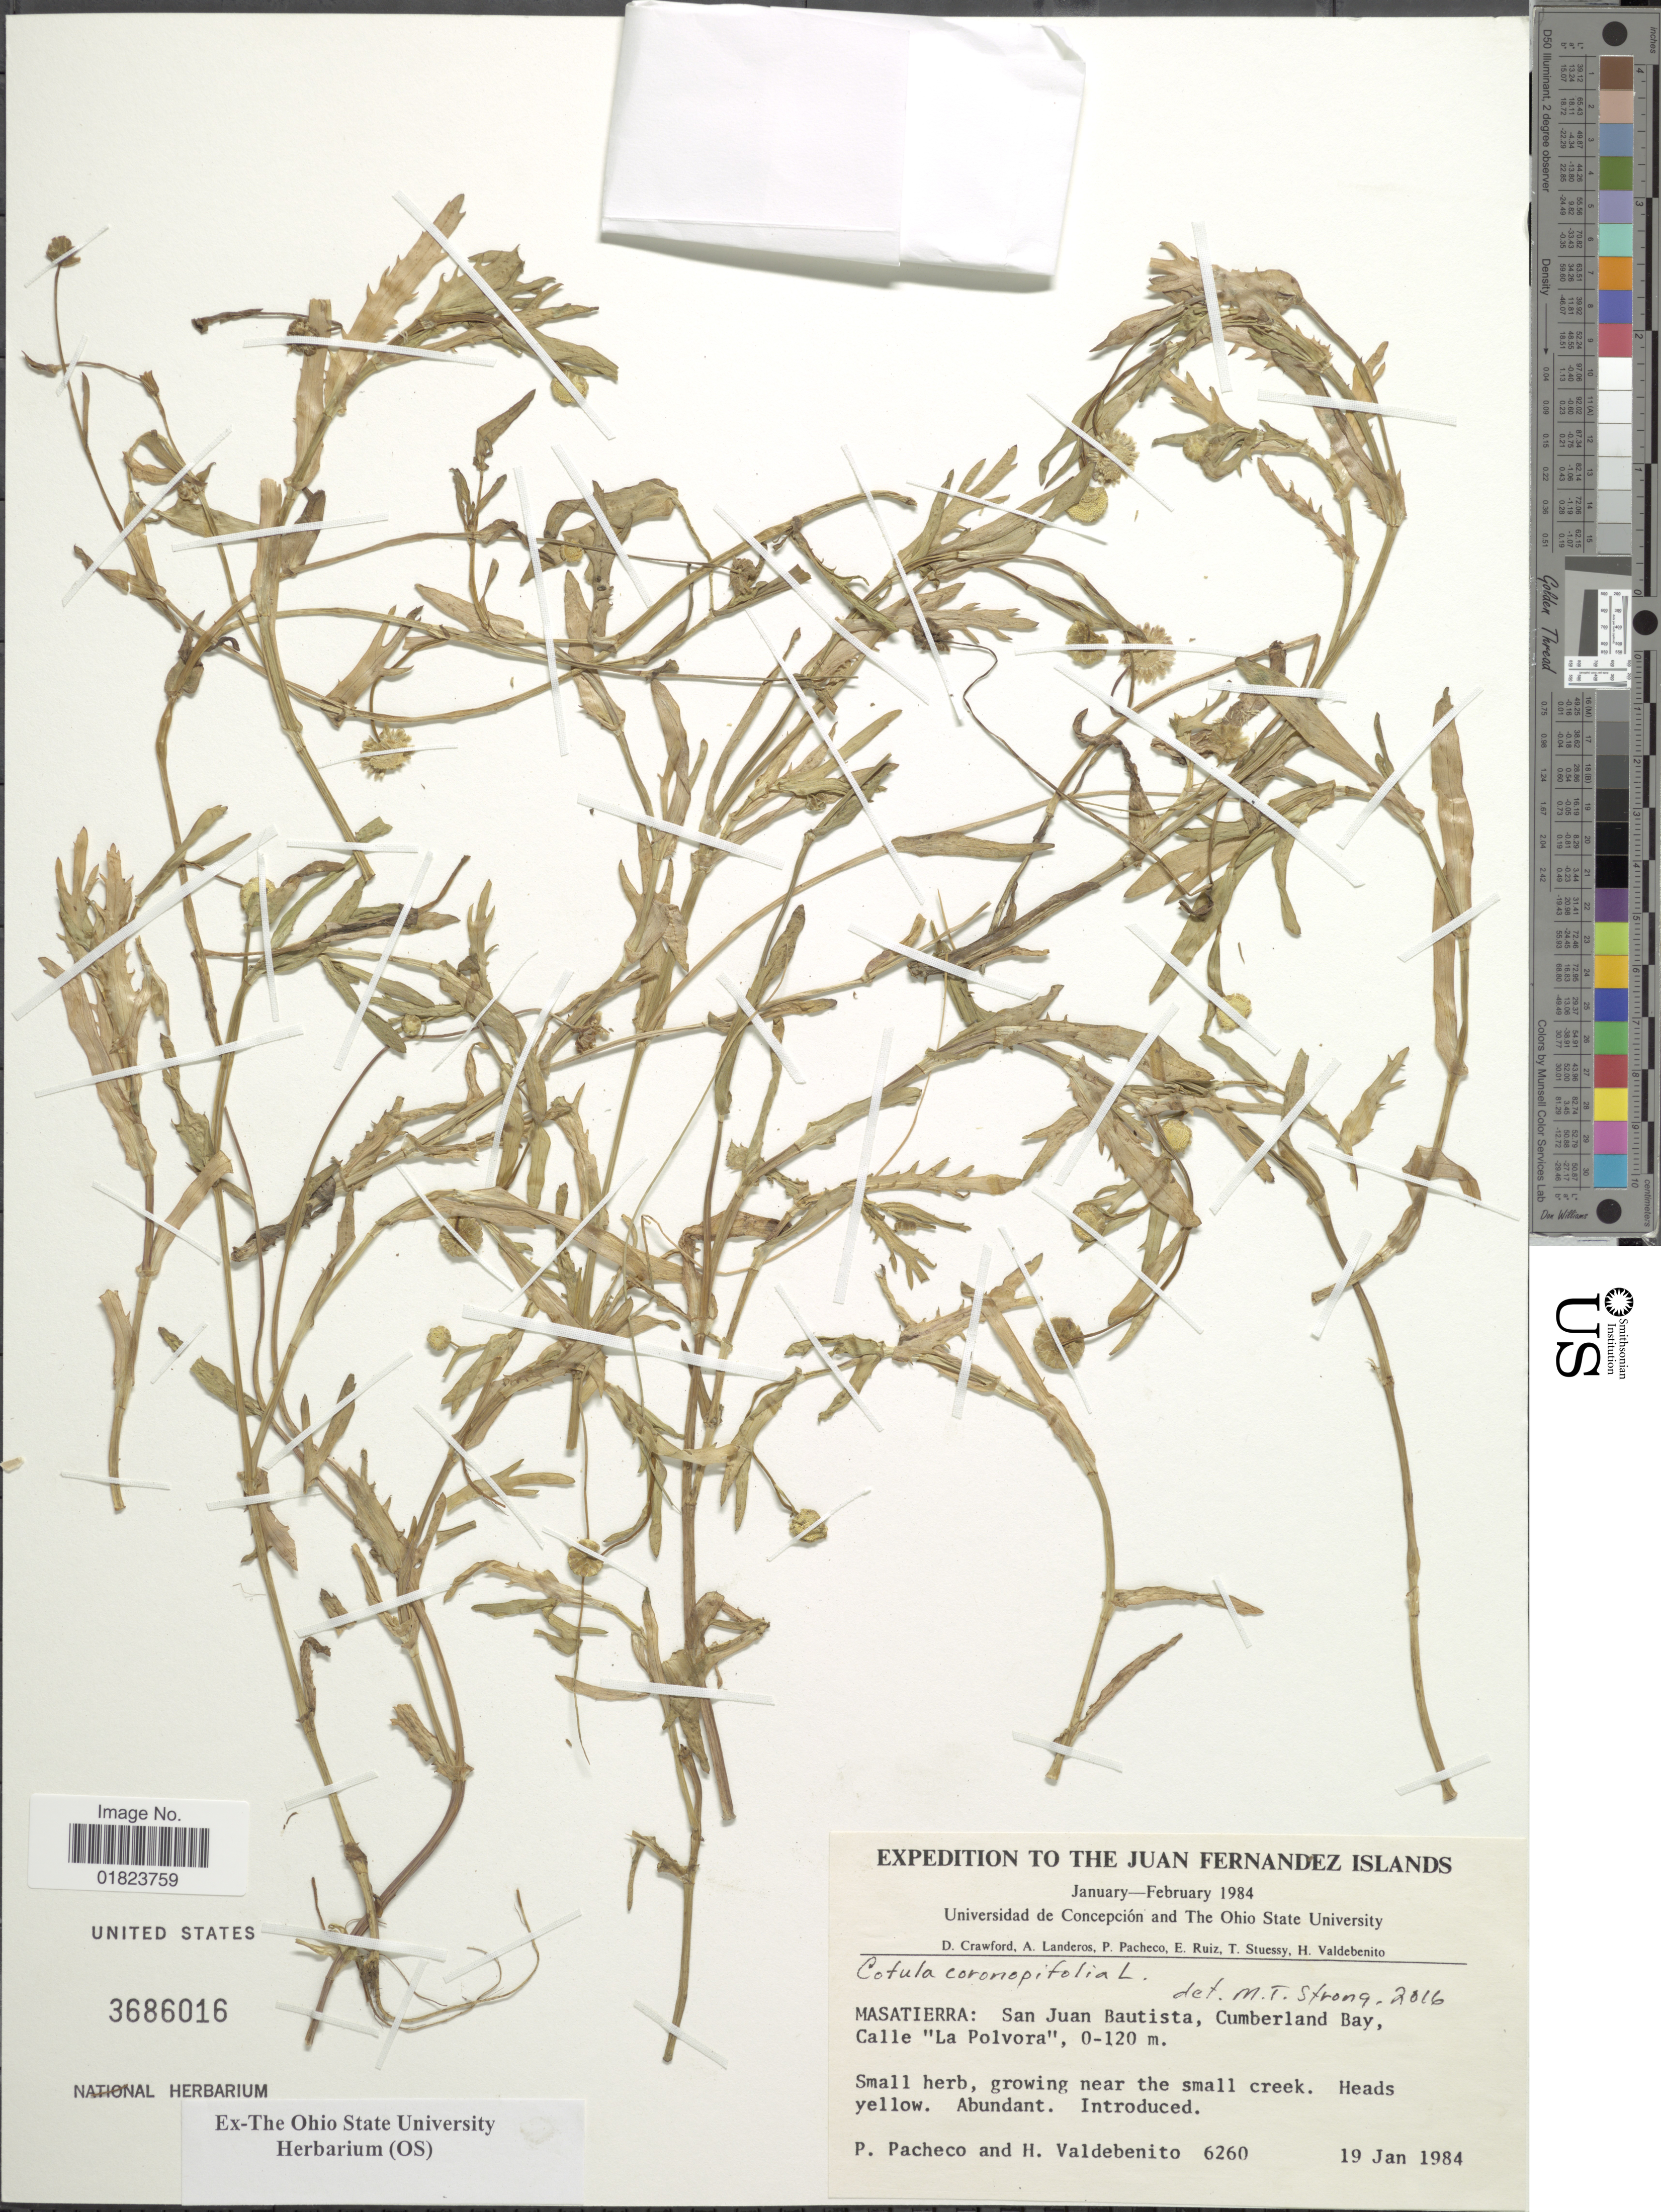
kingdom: Plantae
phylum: Tracheophyta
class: Magnoliopsida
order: Asterales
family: Asteraceae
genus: Cotula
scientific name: Cotula coronopifolia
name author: L.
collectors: P. Pacheco, H. Valdebenito, D. Crawford, A. Landeros & et al.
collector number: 6260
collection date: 1984-01-19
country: Chile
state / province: Valparaíso (V)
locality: Juan Fernandez Islands. Masatierra: San Juan Bautista, Cumberland Bay, Calle "La Polvora".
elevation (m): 0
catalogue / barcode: US 3686016